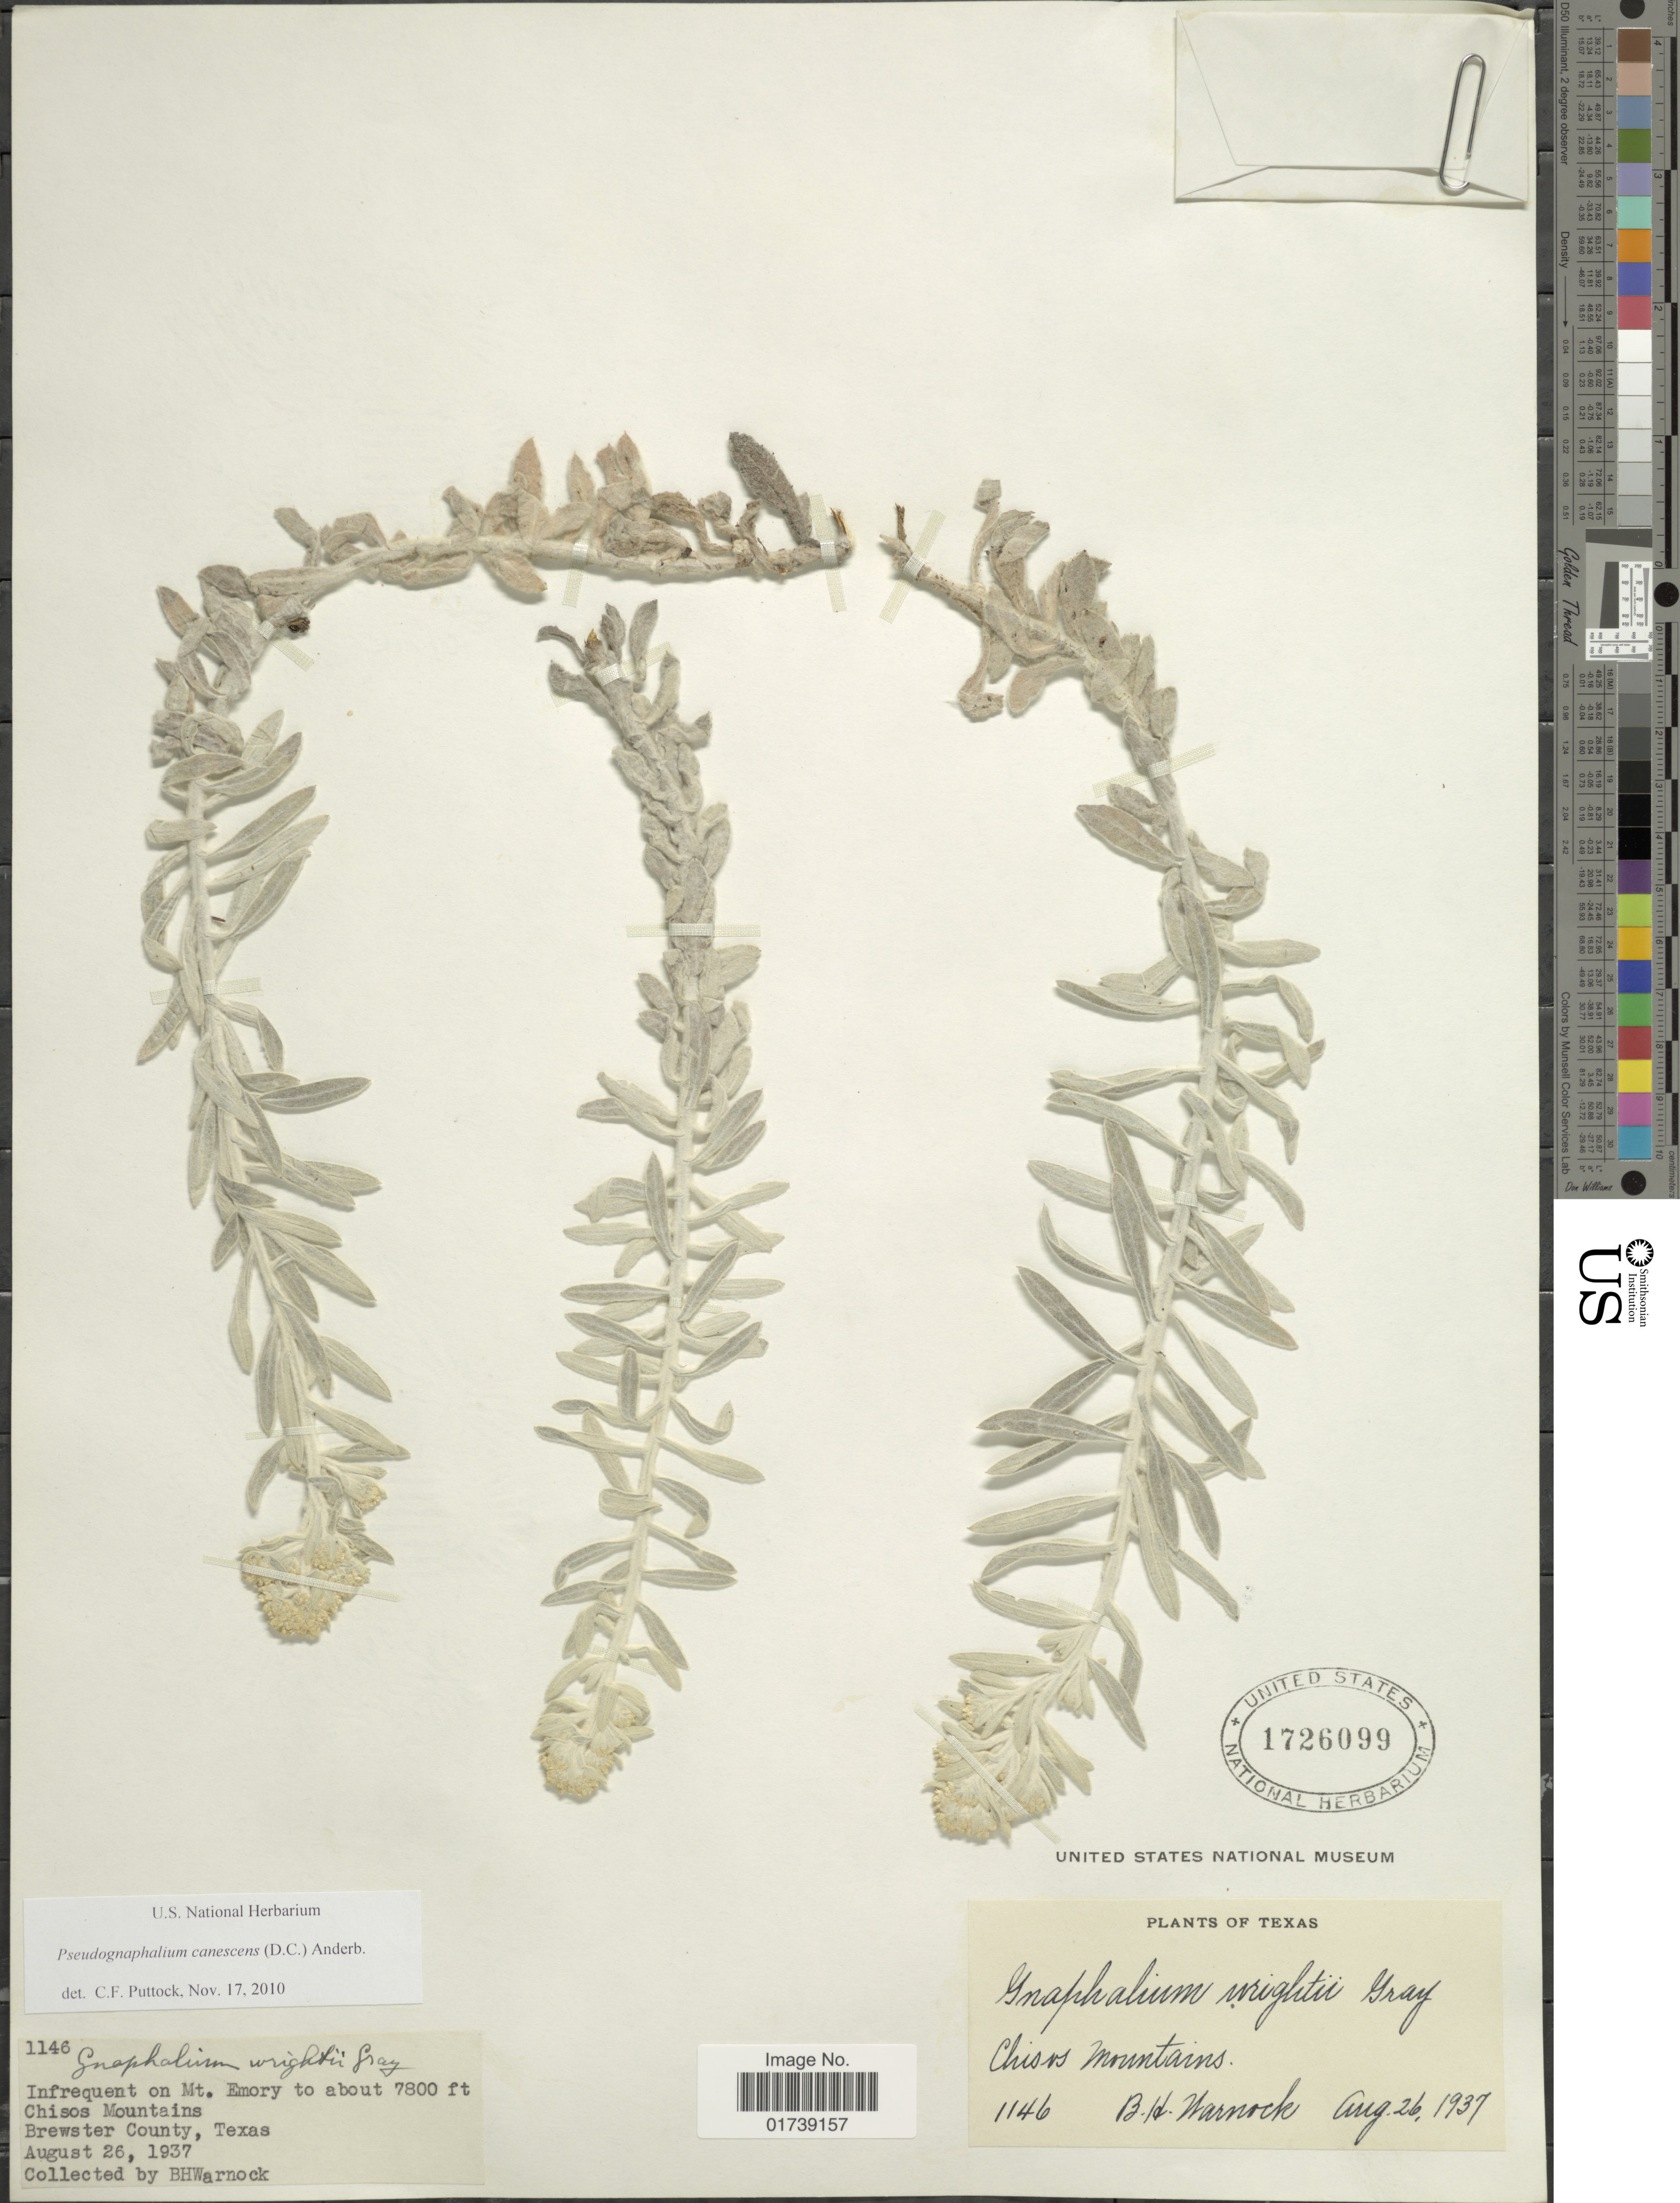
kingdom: Plantae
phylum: Tracheophyta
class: Magnoliopsida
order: Asterales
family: Asteraceae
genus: Pseudognaphalium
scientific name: Pseudognaphalium canescens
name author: (DC.) Anderb.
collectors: B. H. Warnock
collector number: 1146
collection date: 1937-08-26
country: United States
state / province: Texas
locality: Infrequent on Mt. Emory to chisos mountains, Brewster County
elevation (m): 2377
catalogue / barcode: US 1726099